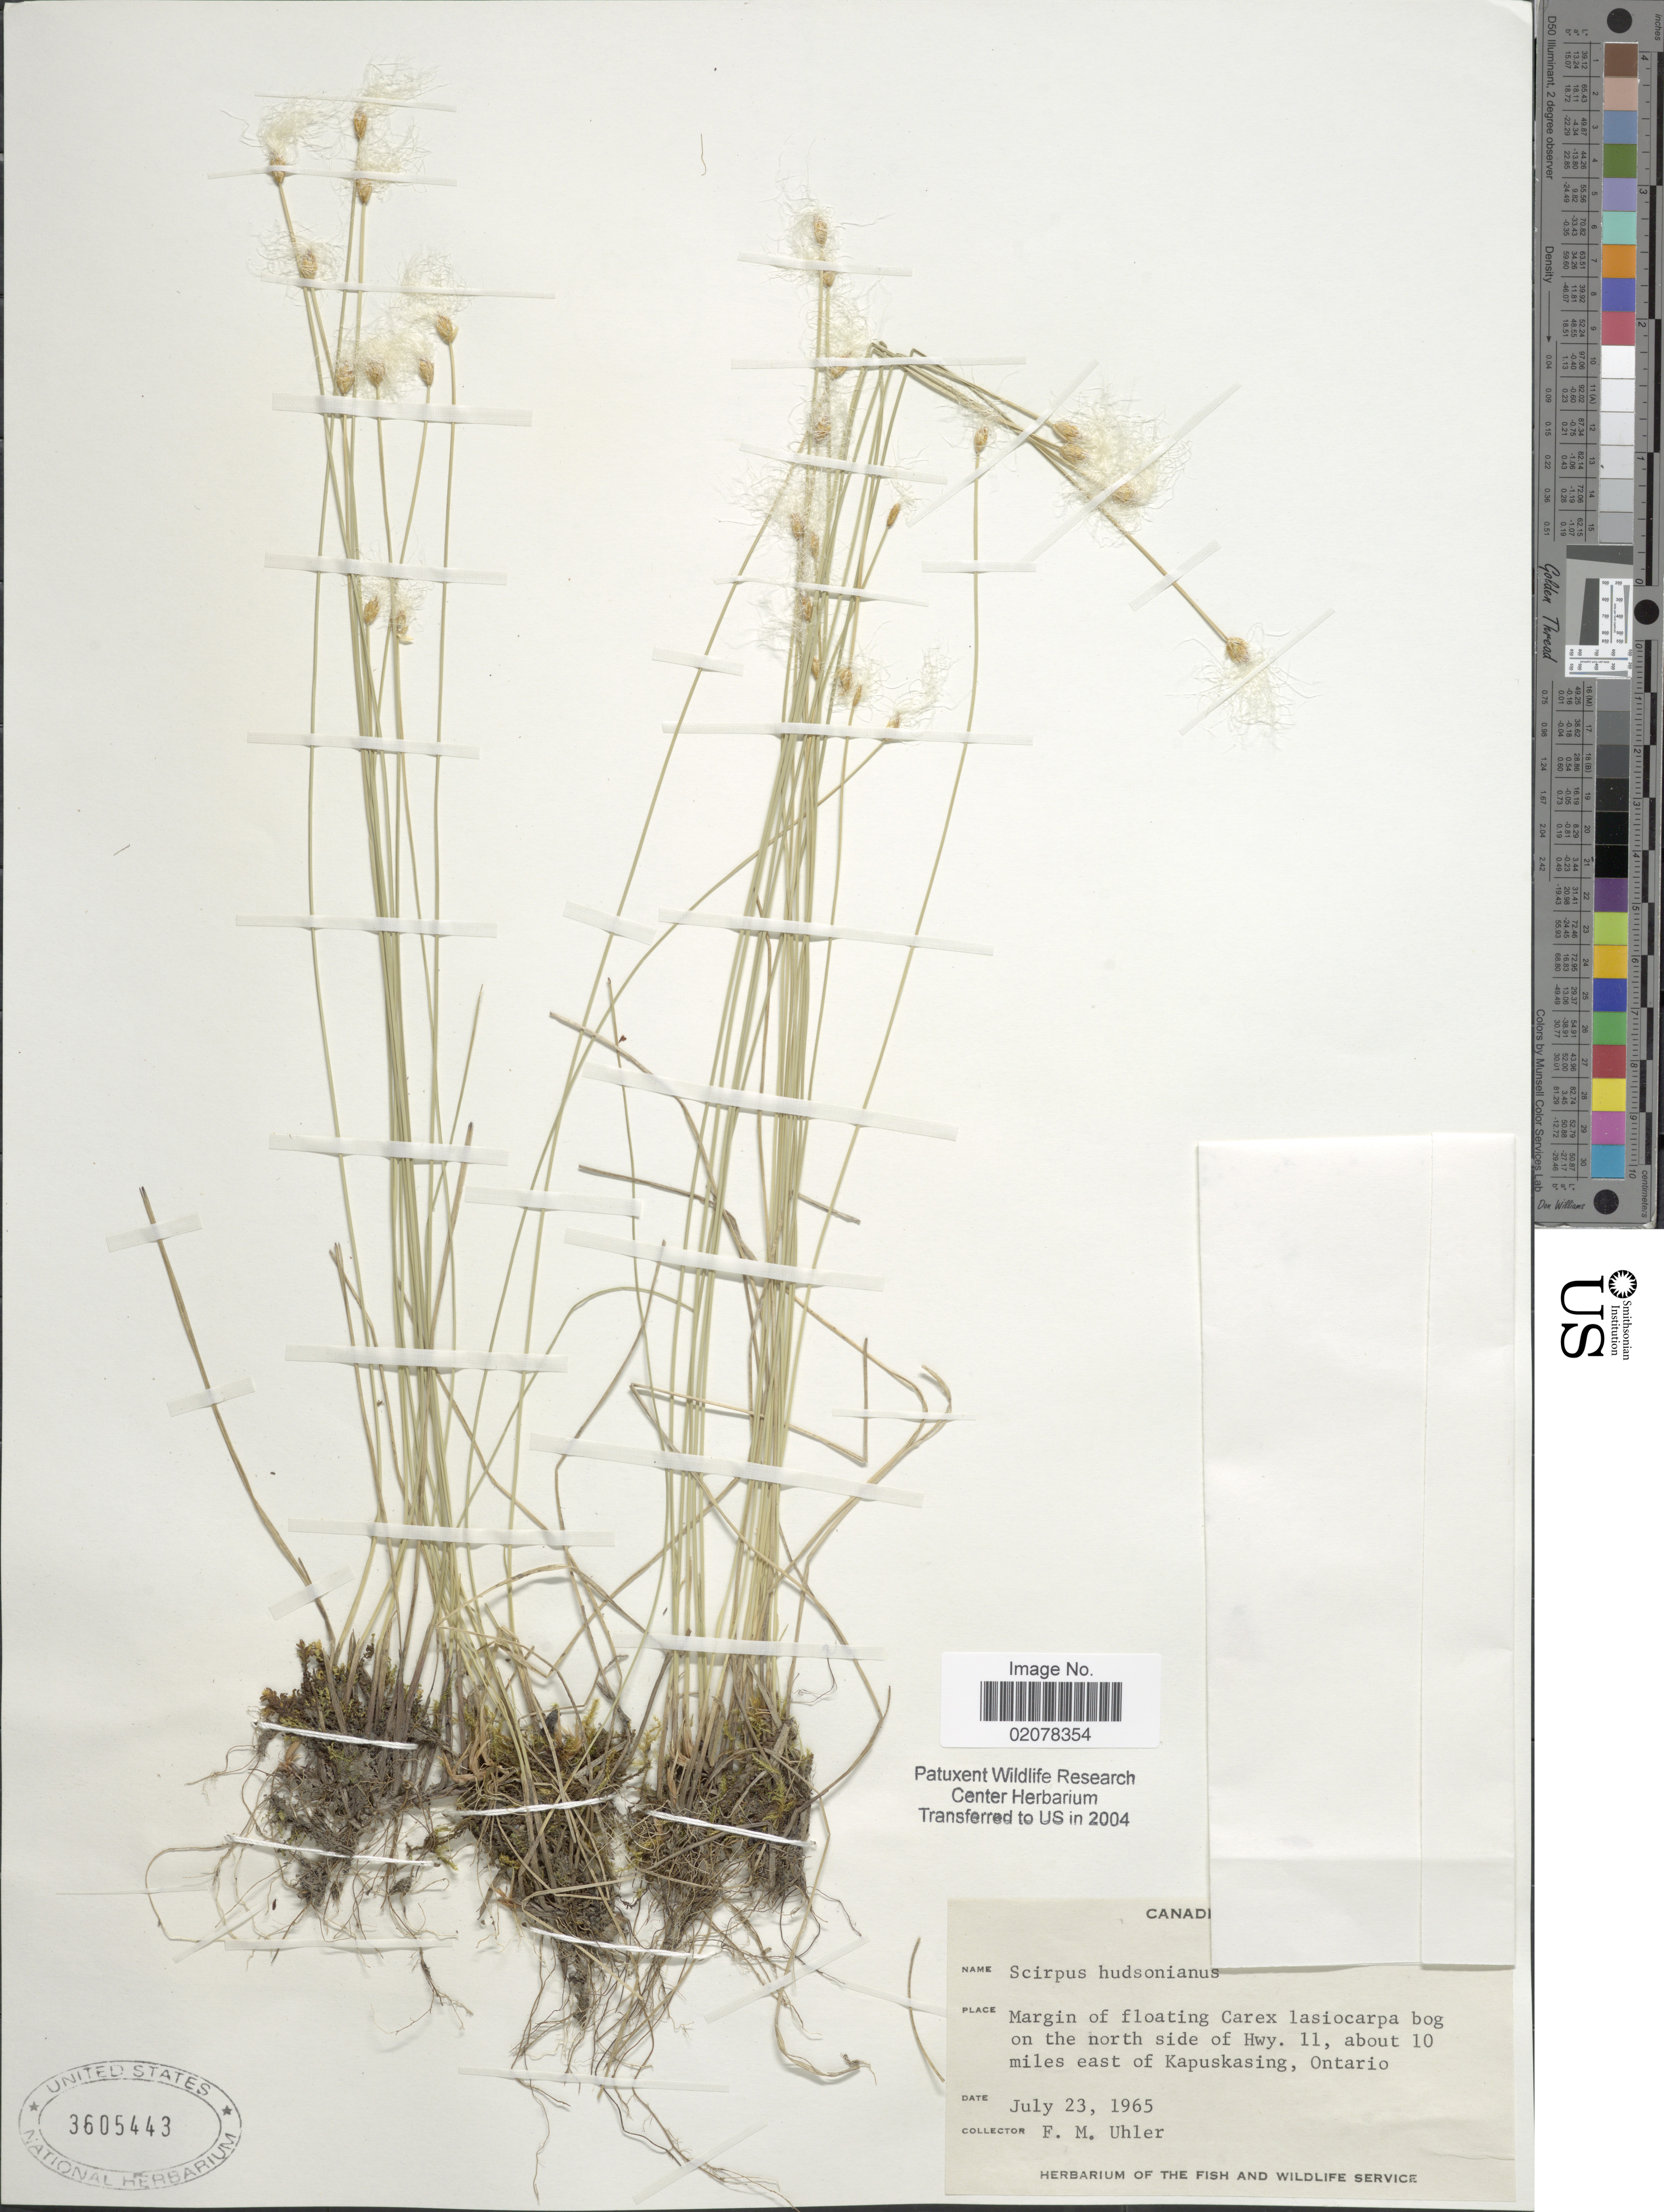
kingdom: Plantae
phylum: Tracheophyta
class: Liliopsida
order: Poales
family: Cyperaceae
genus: Trichophorum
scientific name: Trichophorum alpinum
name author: (L.) Pers.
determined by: Strong, M. T., (US), Smithsonian Institution - National Museum of Natural History (UNITED STATES)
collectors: F. M. Uhler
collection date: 1965-07-23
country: Canada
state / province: Ontario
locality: Bog on the north side of Hwy. 11, about 10 miles east of Kapuskasing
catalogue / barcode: US 3605443